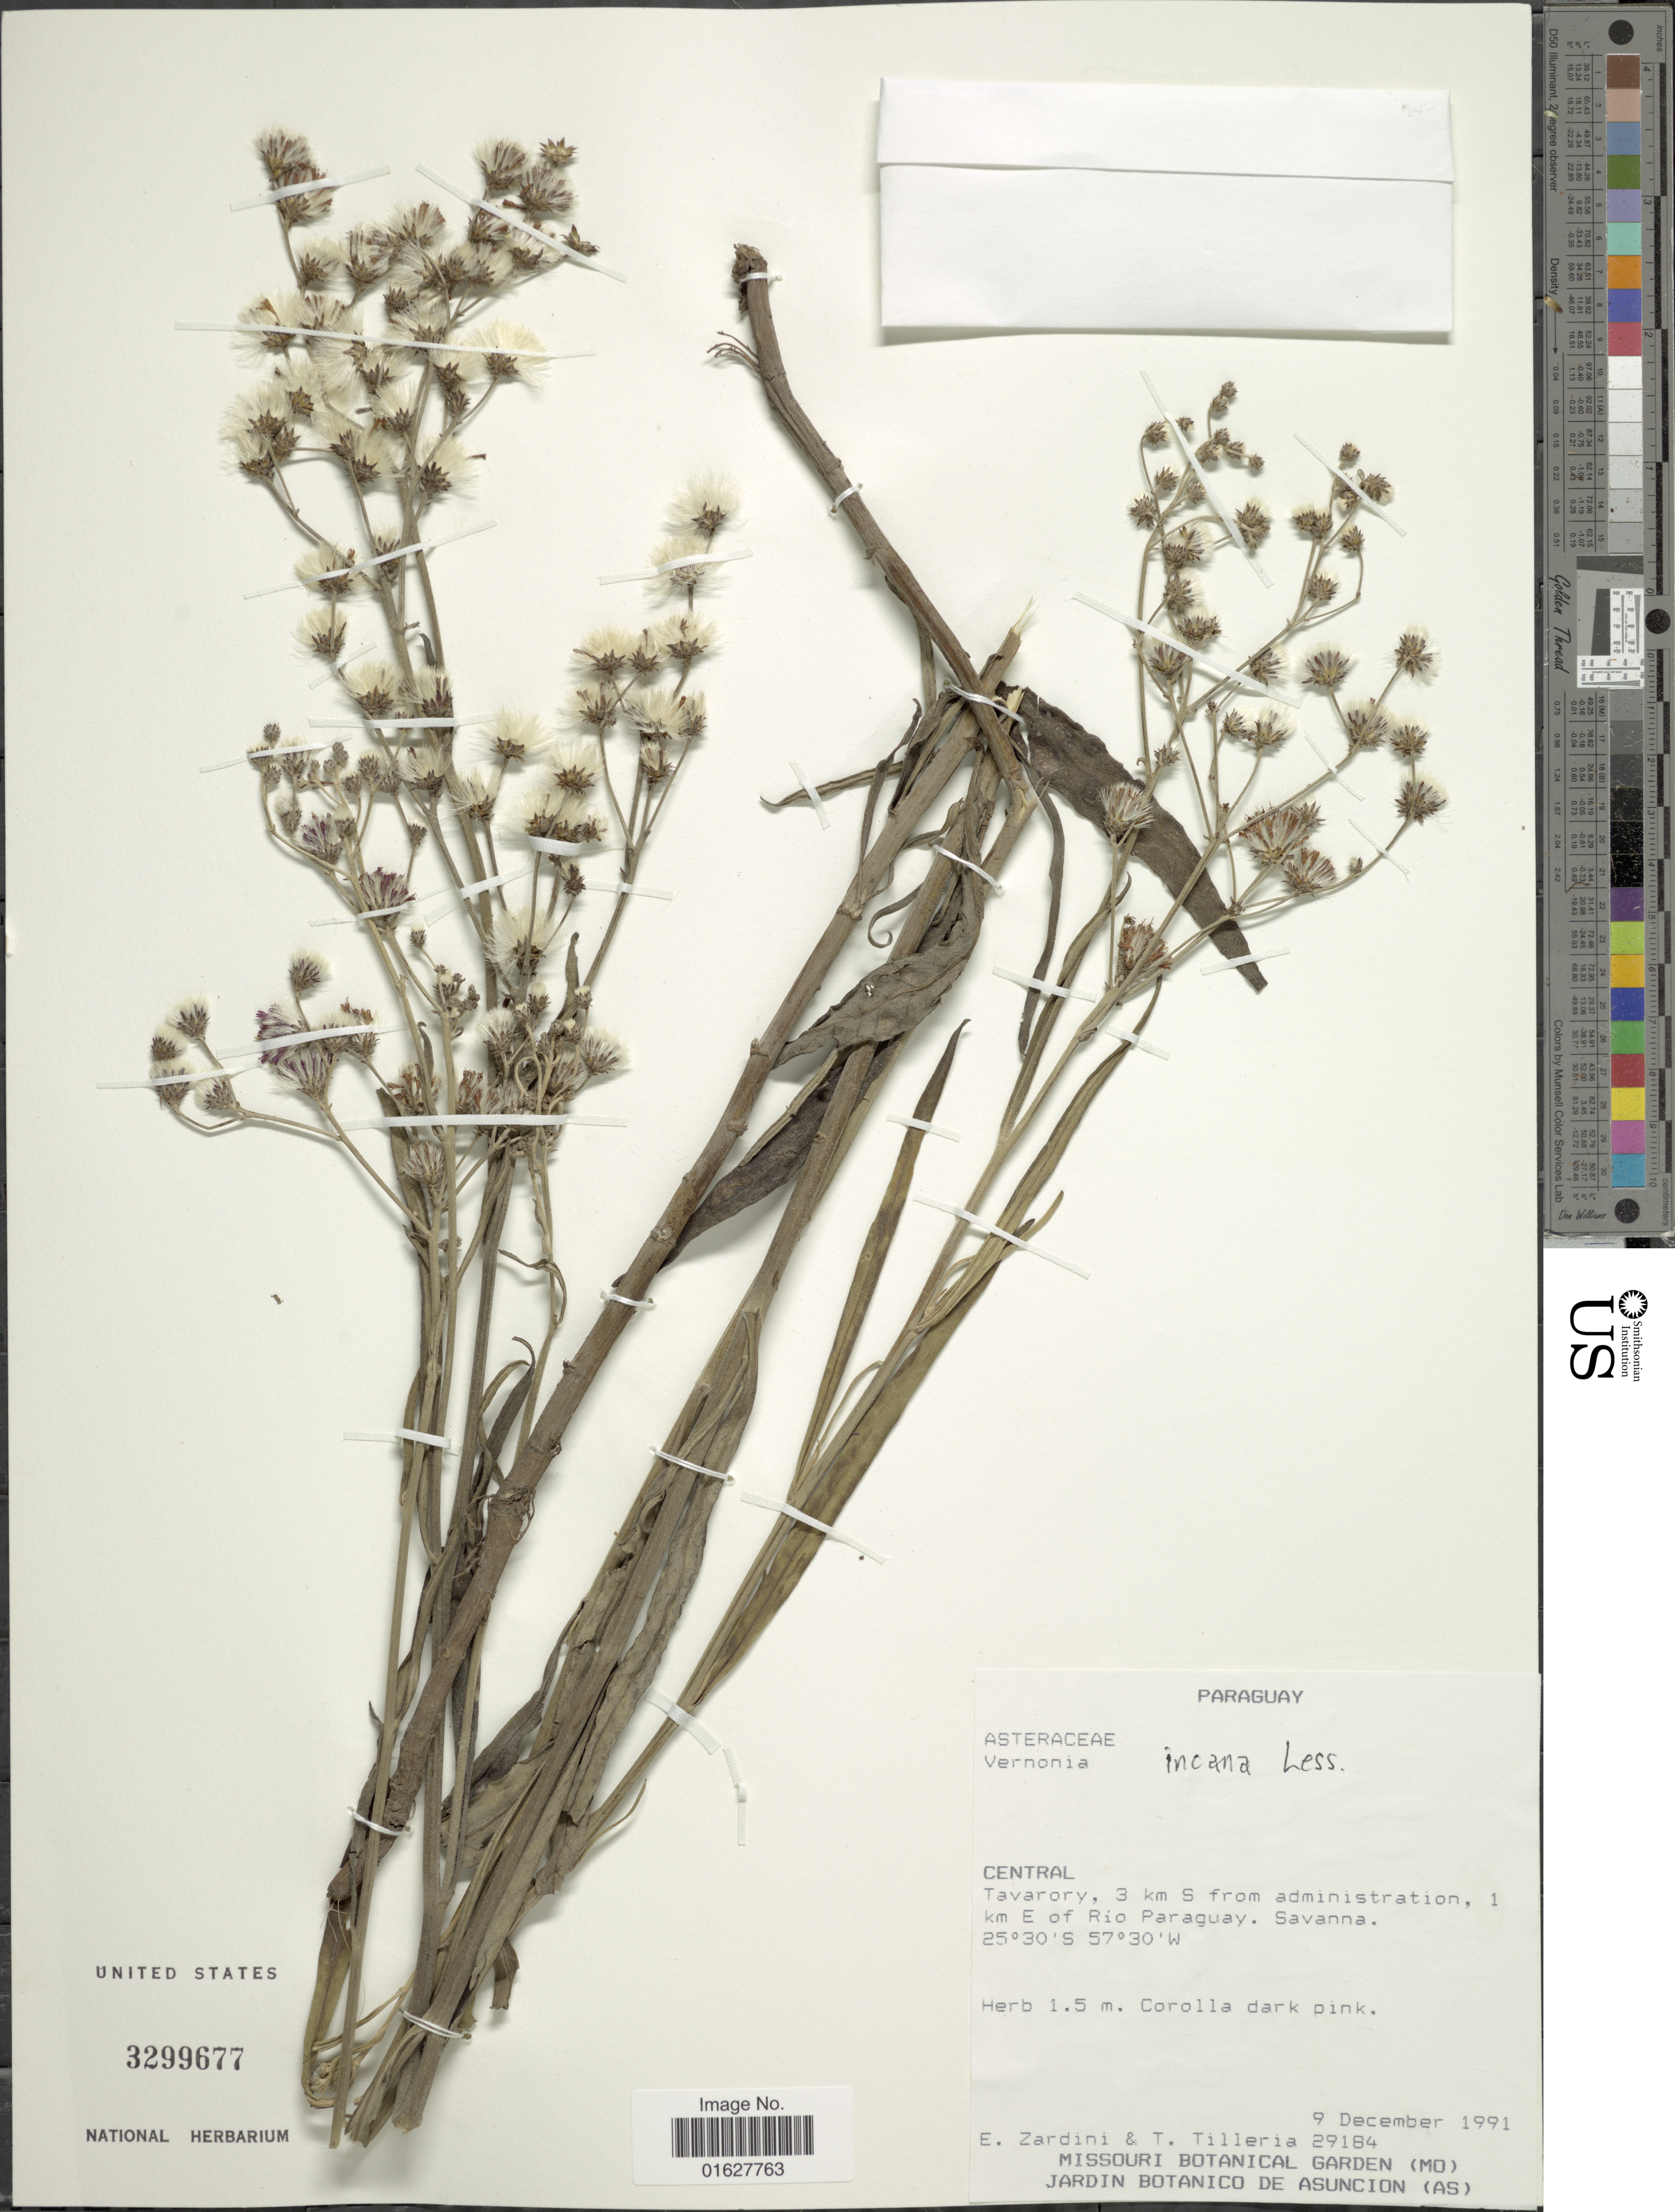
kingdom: Plantae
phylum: Tracheophyta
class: Magnoliopsida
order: Asterales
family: Asteraceae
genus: Vernonia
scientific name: Vernonia incana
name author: Less.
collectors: E. M. Zardini & E. Velazquez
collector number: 29184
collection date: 1991-12-09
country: Paraguay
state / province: Central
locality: Paraguay. Central. Tavarory, 3 km S from administration, 1 km E of Rio Paraguay. Savanna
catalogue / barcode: US 3299677